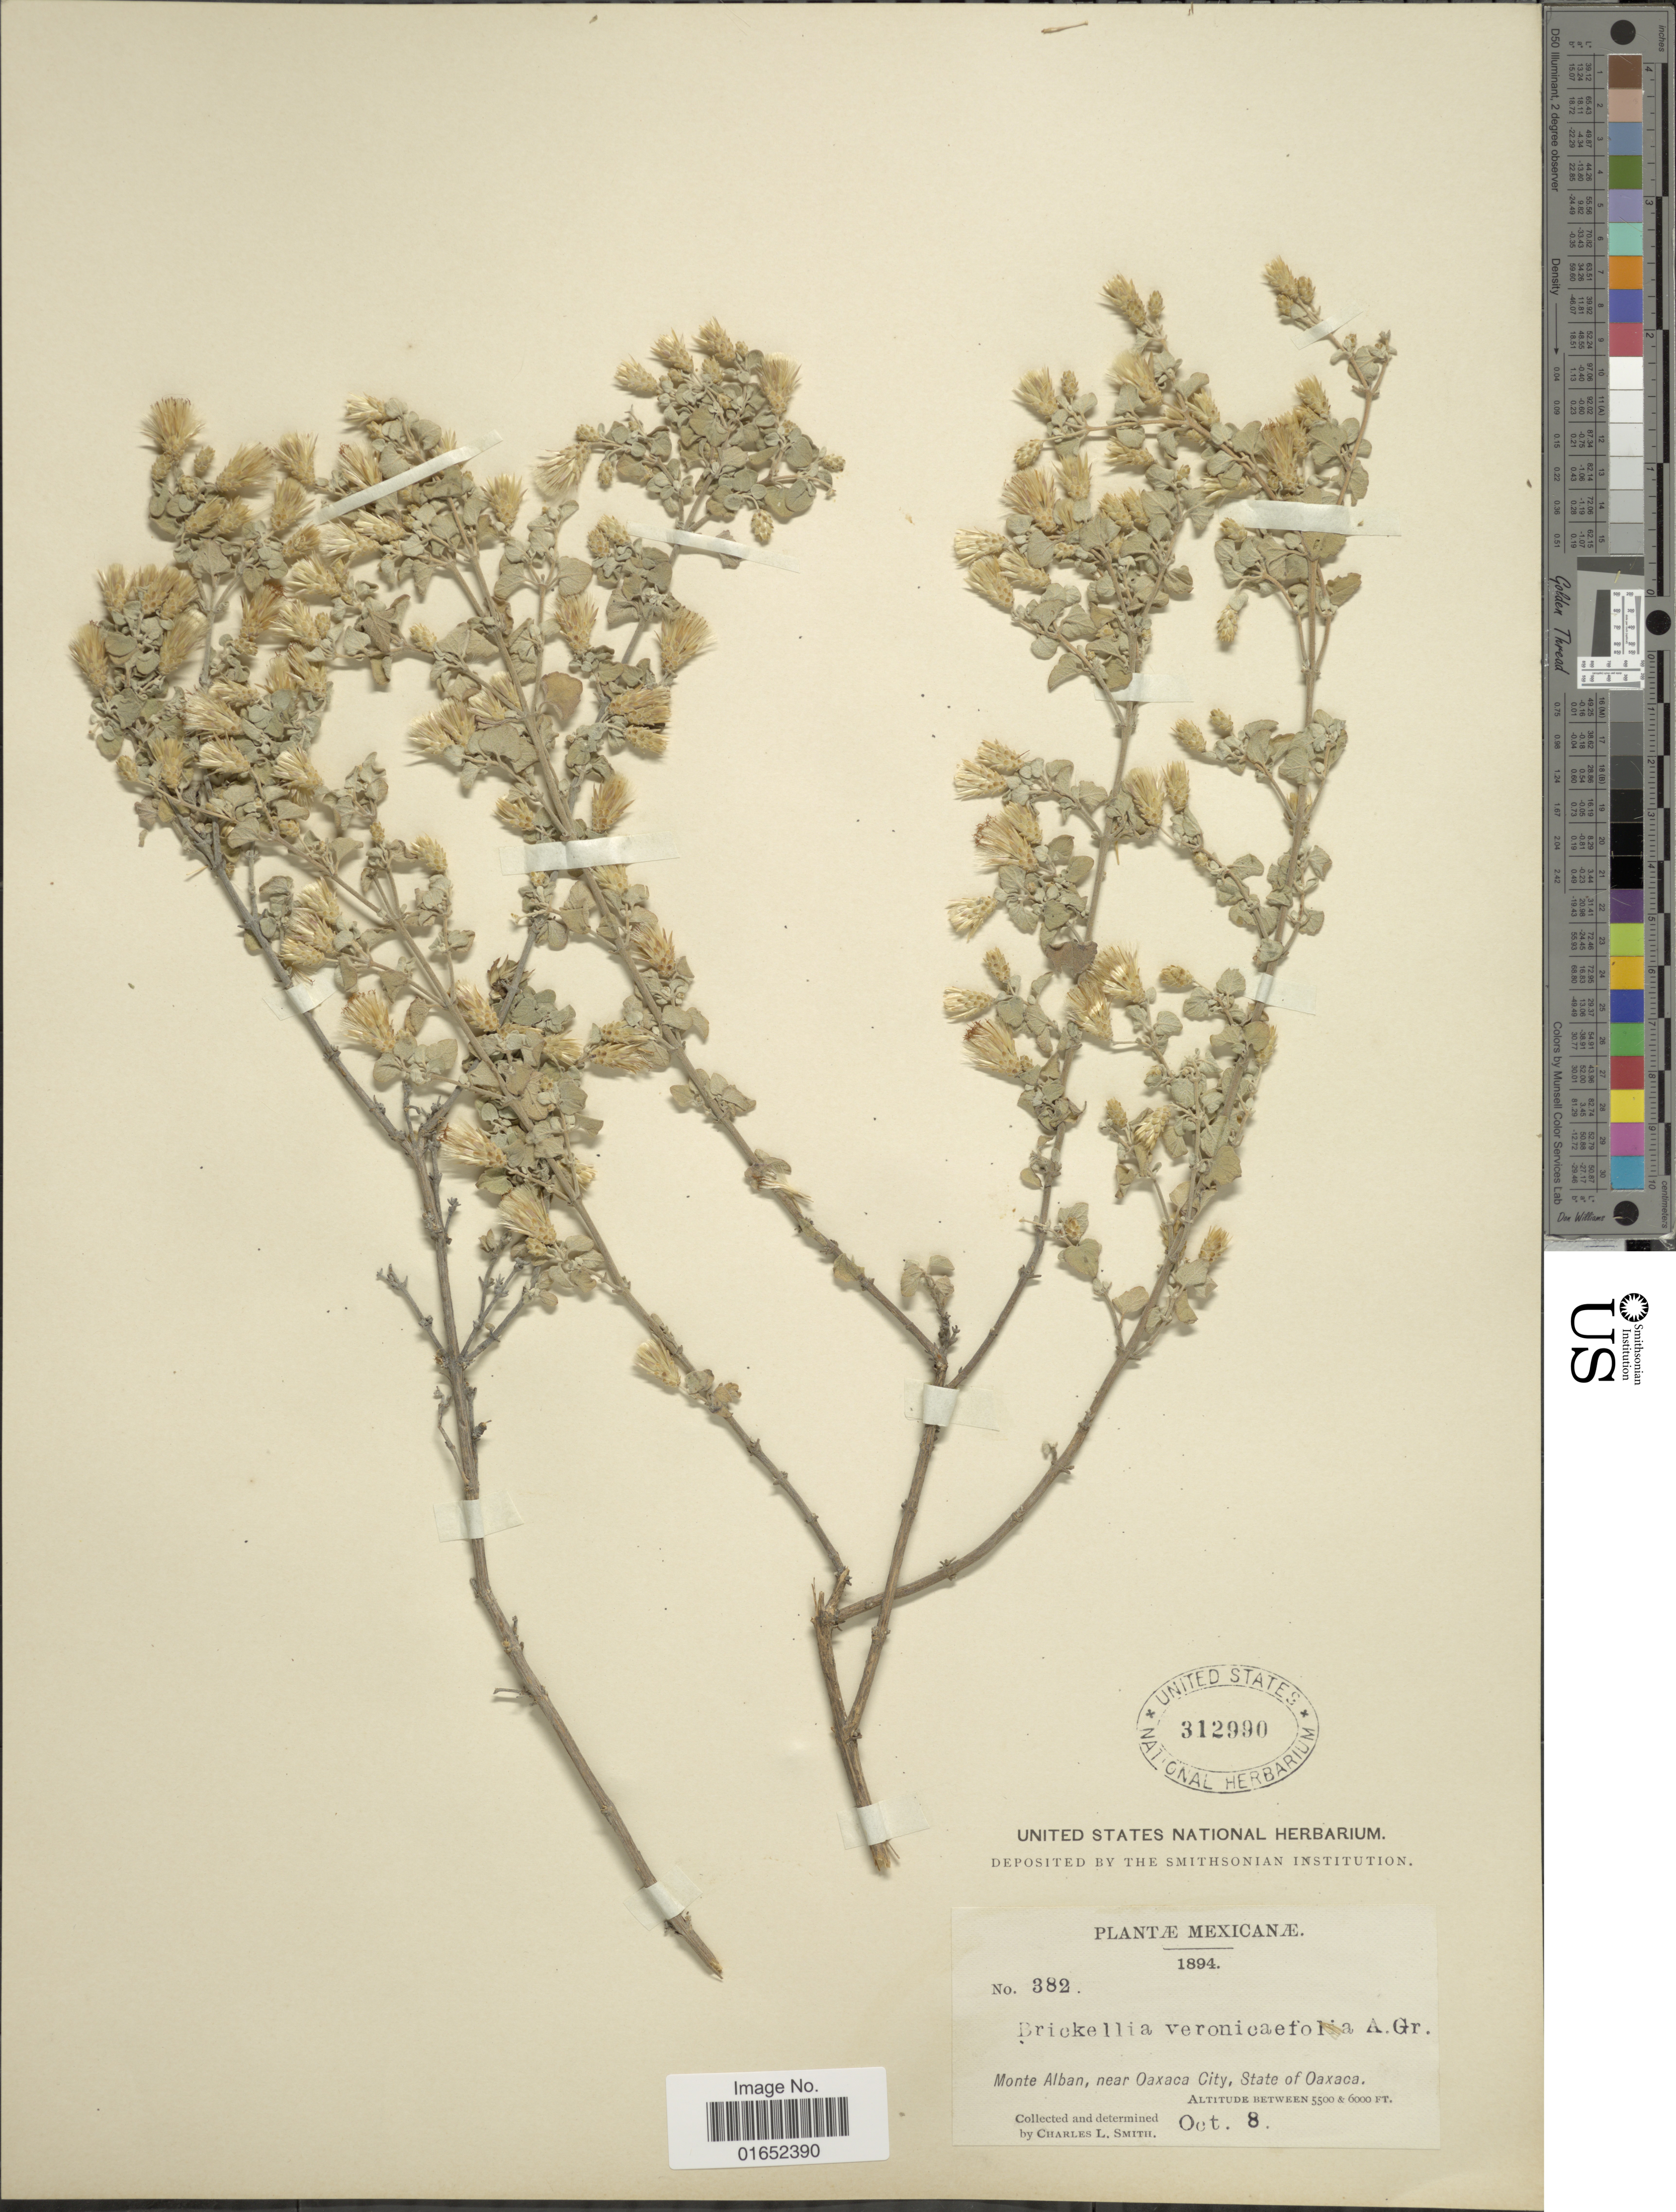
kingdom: Plantae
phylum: Tracheophyta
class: Magnoliopsida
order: Asterales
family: Asteraceae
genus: Brickellia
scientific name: Brickellia veronicaefolia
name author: (Kunth) A. Gray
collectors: C. L. Smith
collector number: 382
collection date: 1894-10-08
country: Mexico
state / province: Oaxaca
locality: Monte Alban, near Oaxaca City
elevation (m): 1676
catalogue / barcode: US 312990